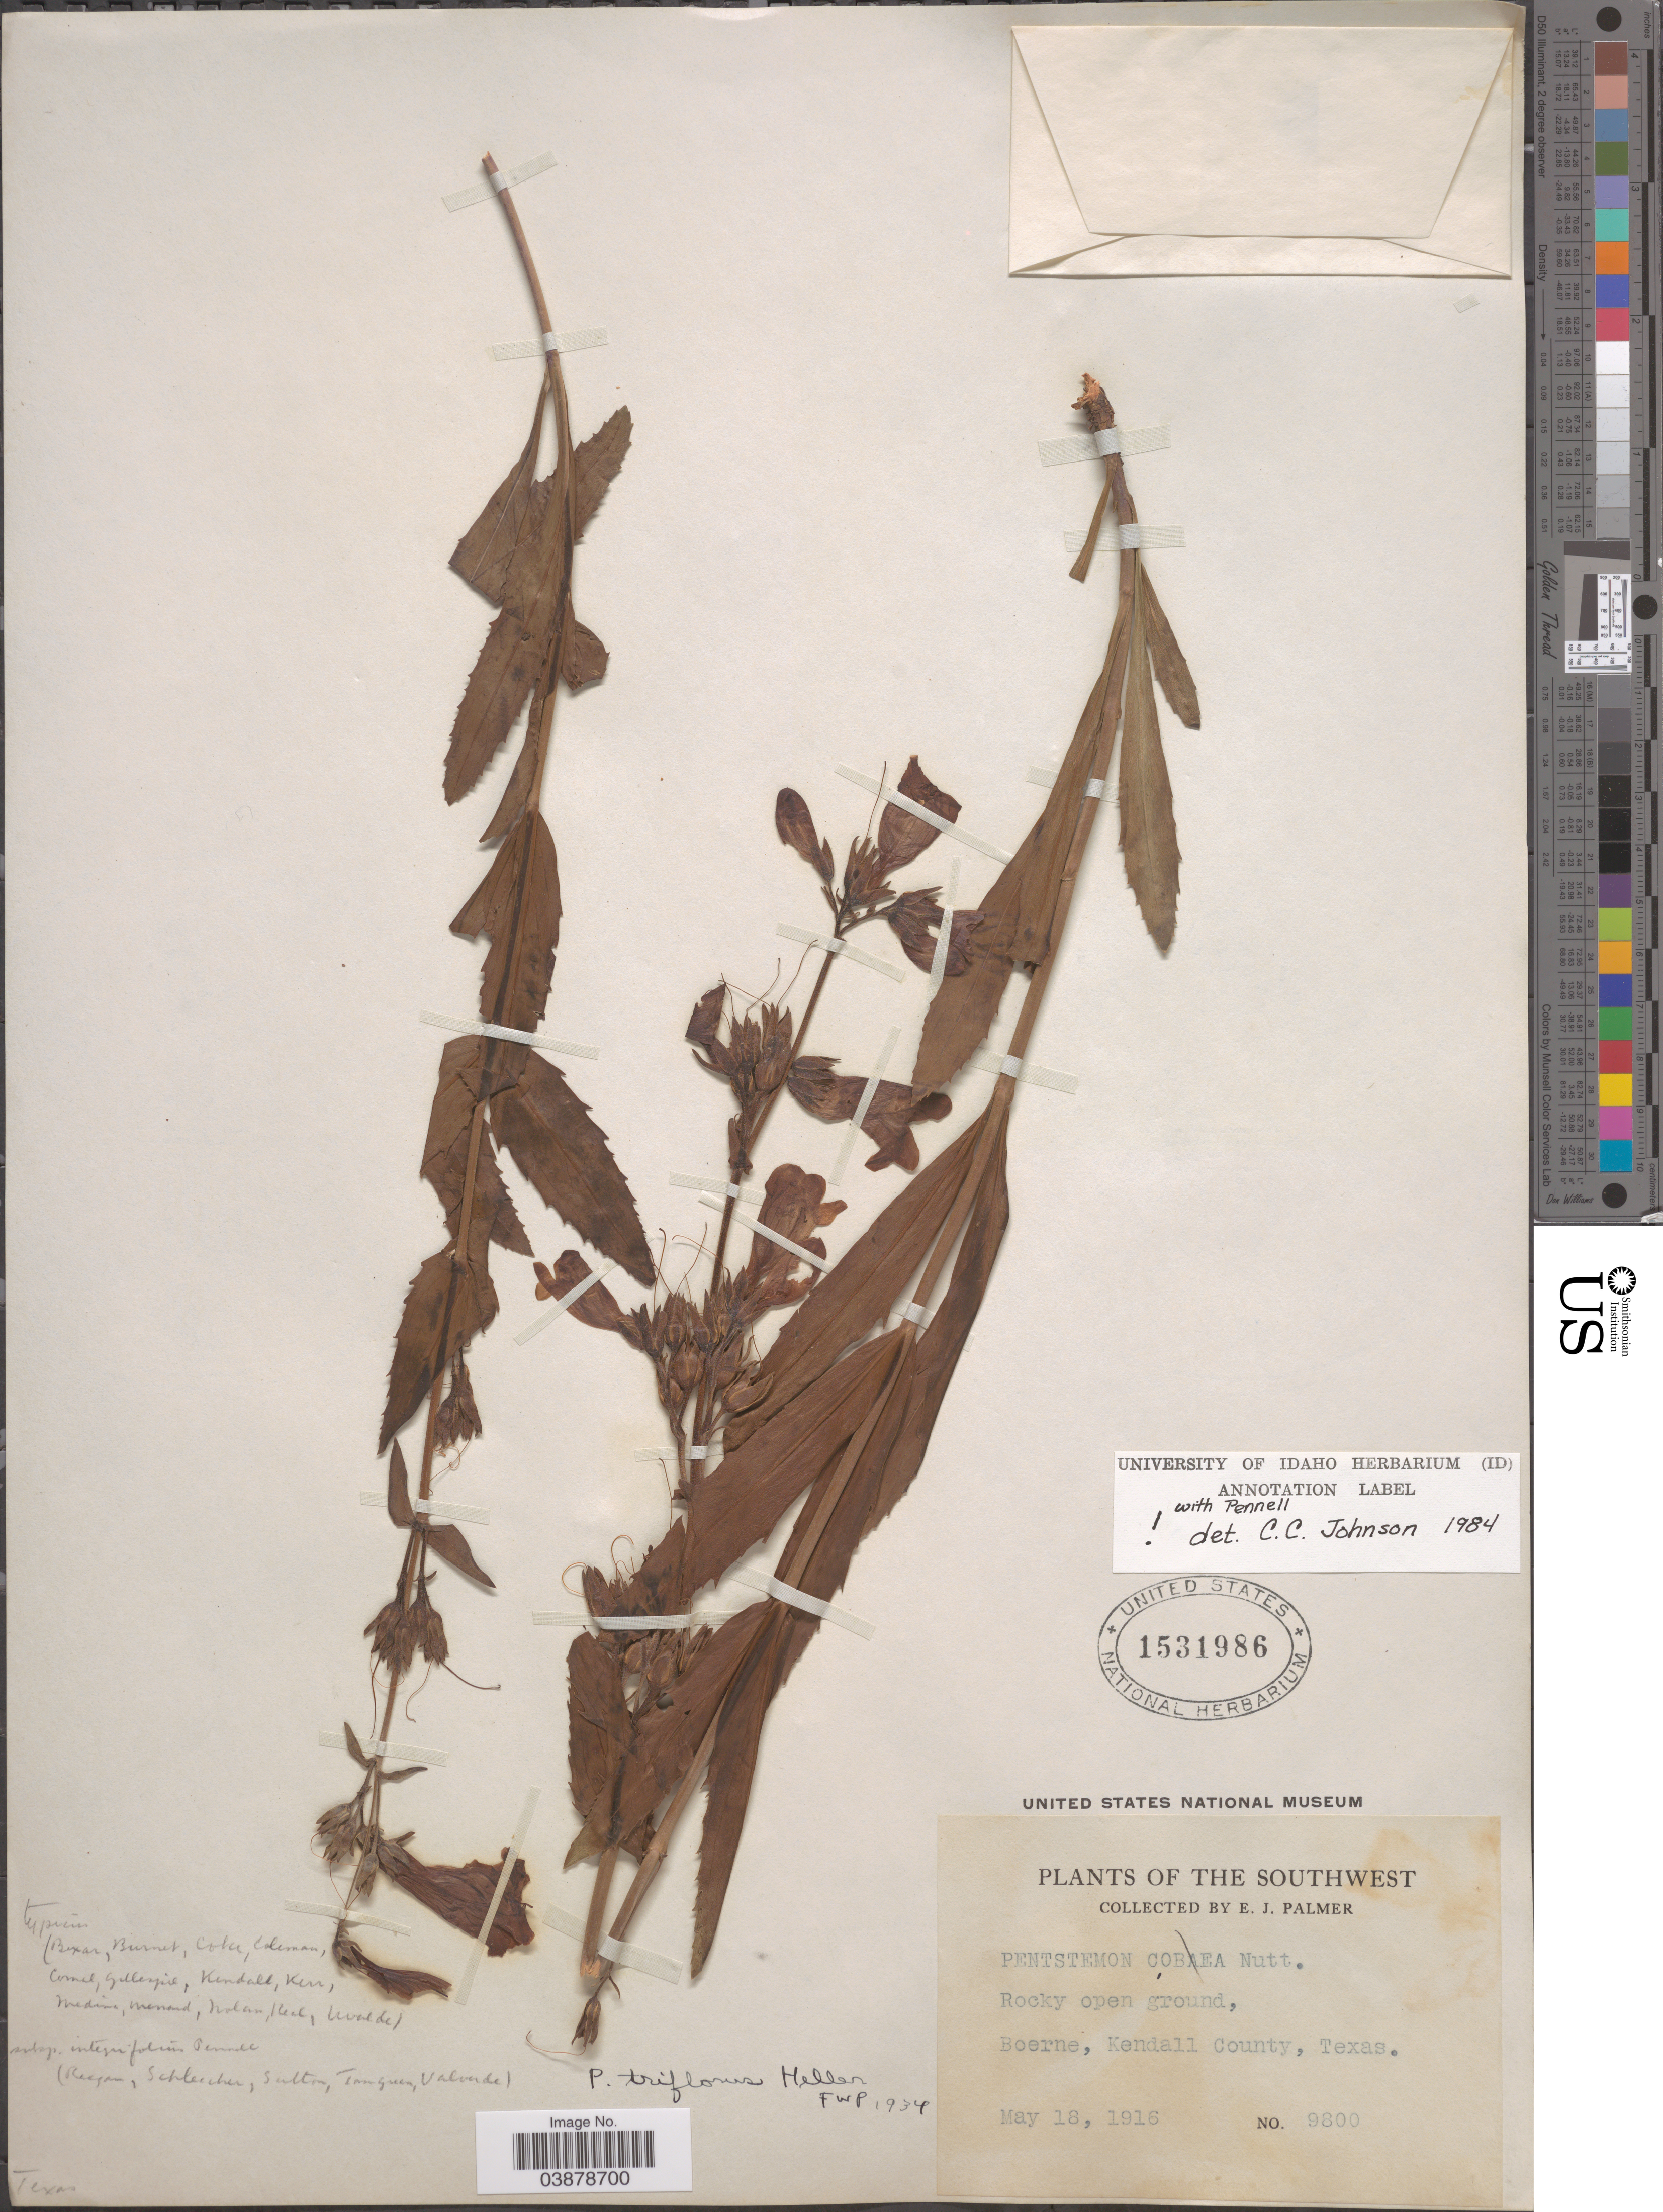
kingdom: Plantae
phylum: Tracheophyta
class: Magnoliopsida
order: Lamiales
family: Plantaginaceae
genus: Penstemon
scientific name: Penstemon triflorus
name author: A. Heller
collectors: E. J. Palmer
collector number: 9800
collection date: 1916-05-18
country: United States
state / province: Texas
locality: Southwest. Rocky open ground, Boerne, Kendall County.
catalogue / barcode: US 1531986